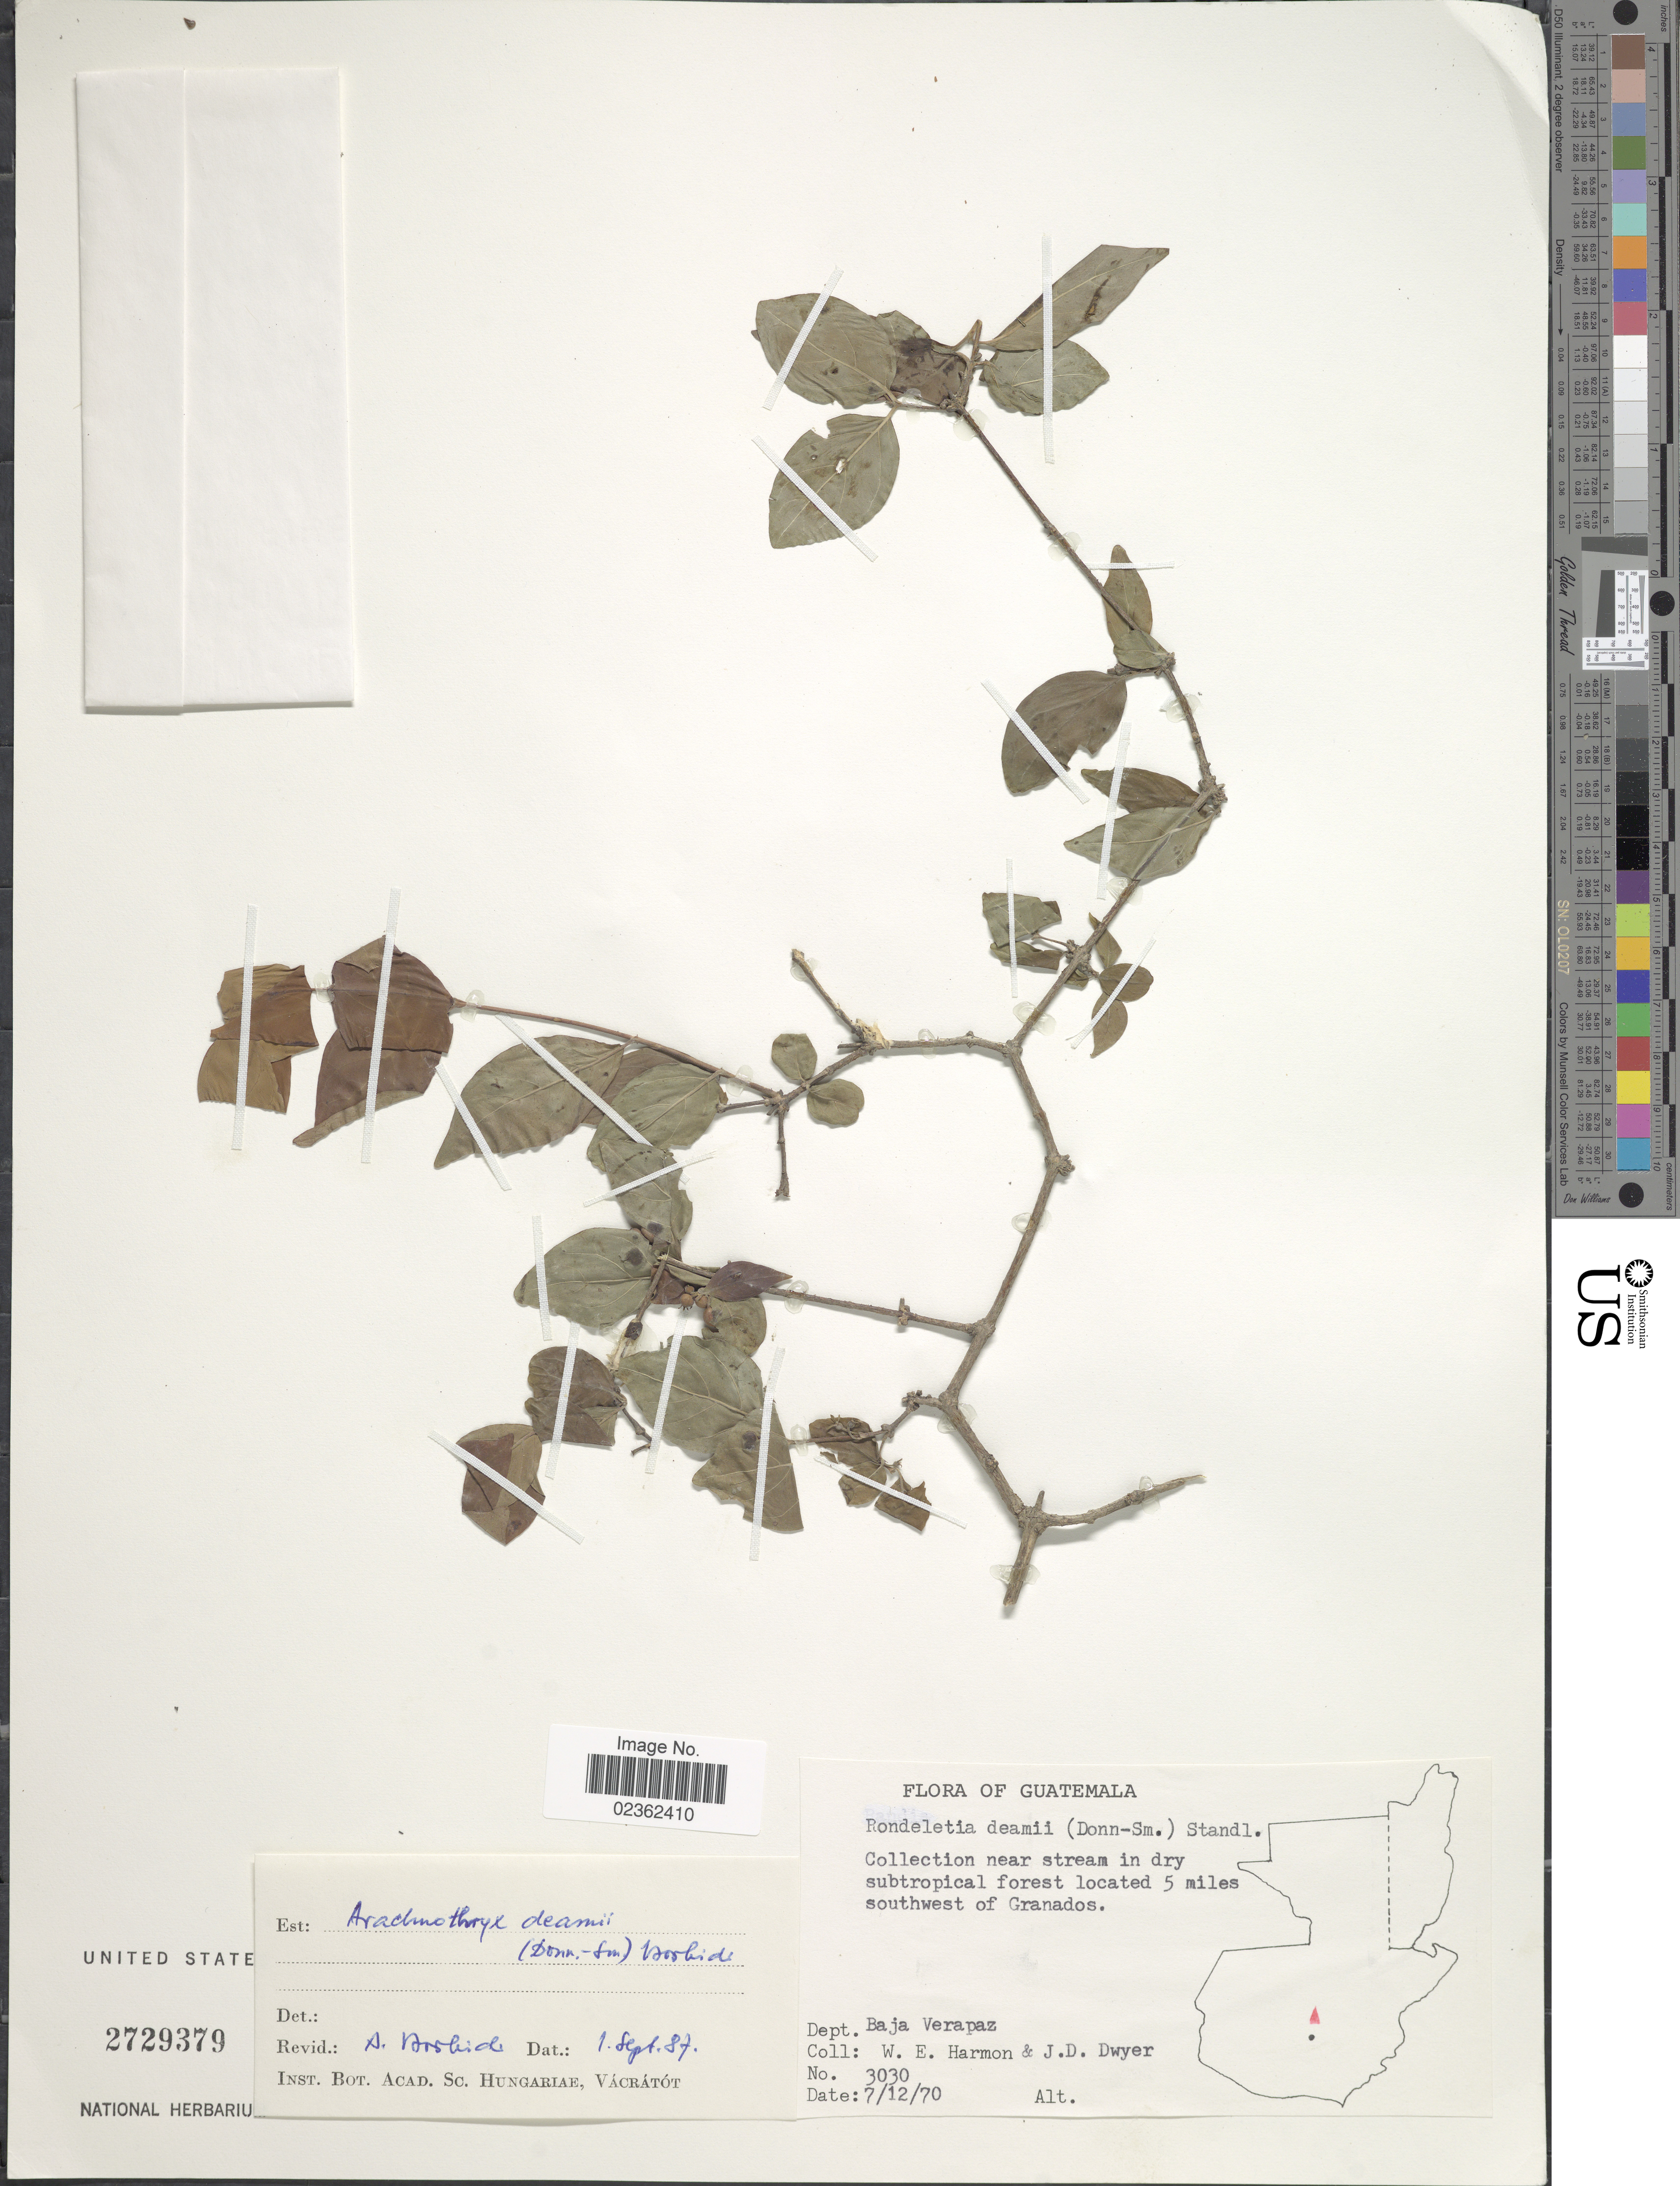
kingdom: Plantae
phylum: Tracheophyta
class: Magnoliopsida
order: Gentianales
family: Rubiaceae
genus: Arachnothryx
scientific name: Arachnothryx deamii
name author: (Donn. Sm.) Borhidi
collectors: W. E. Harmon & J. D. Dwyer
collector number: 3030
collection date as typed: Transcribed d/m/y: 7/12/70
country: Guatemala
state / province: Baja Verapaz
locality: Near stream in dry subtropical forest located 5 miles southwest of Granados.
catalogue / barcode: US 2729379